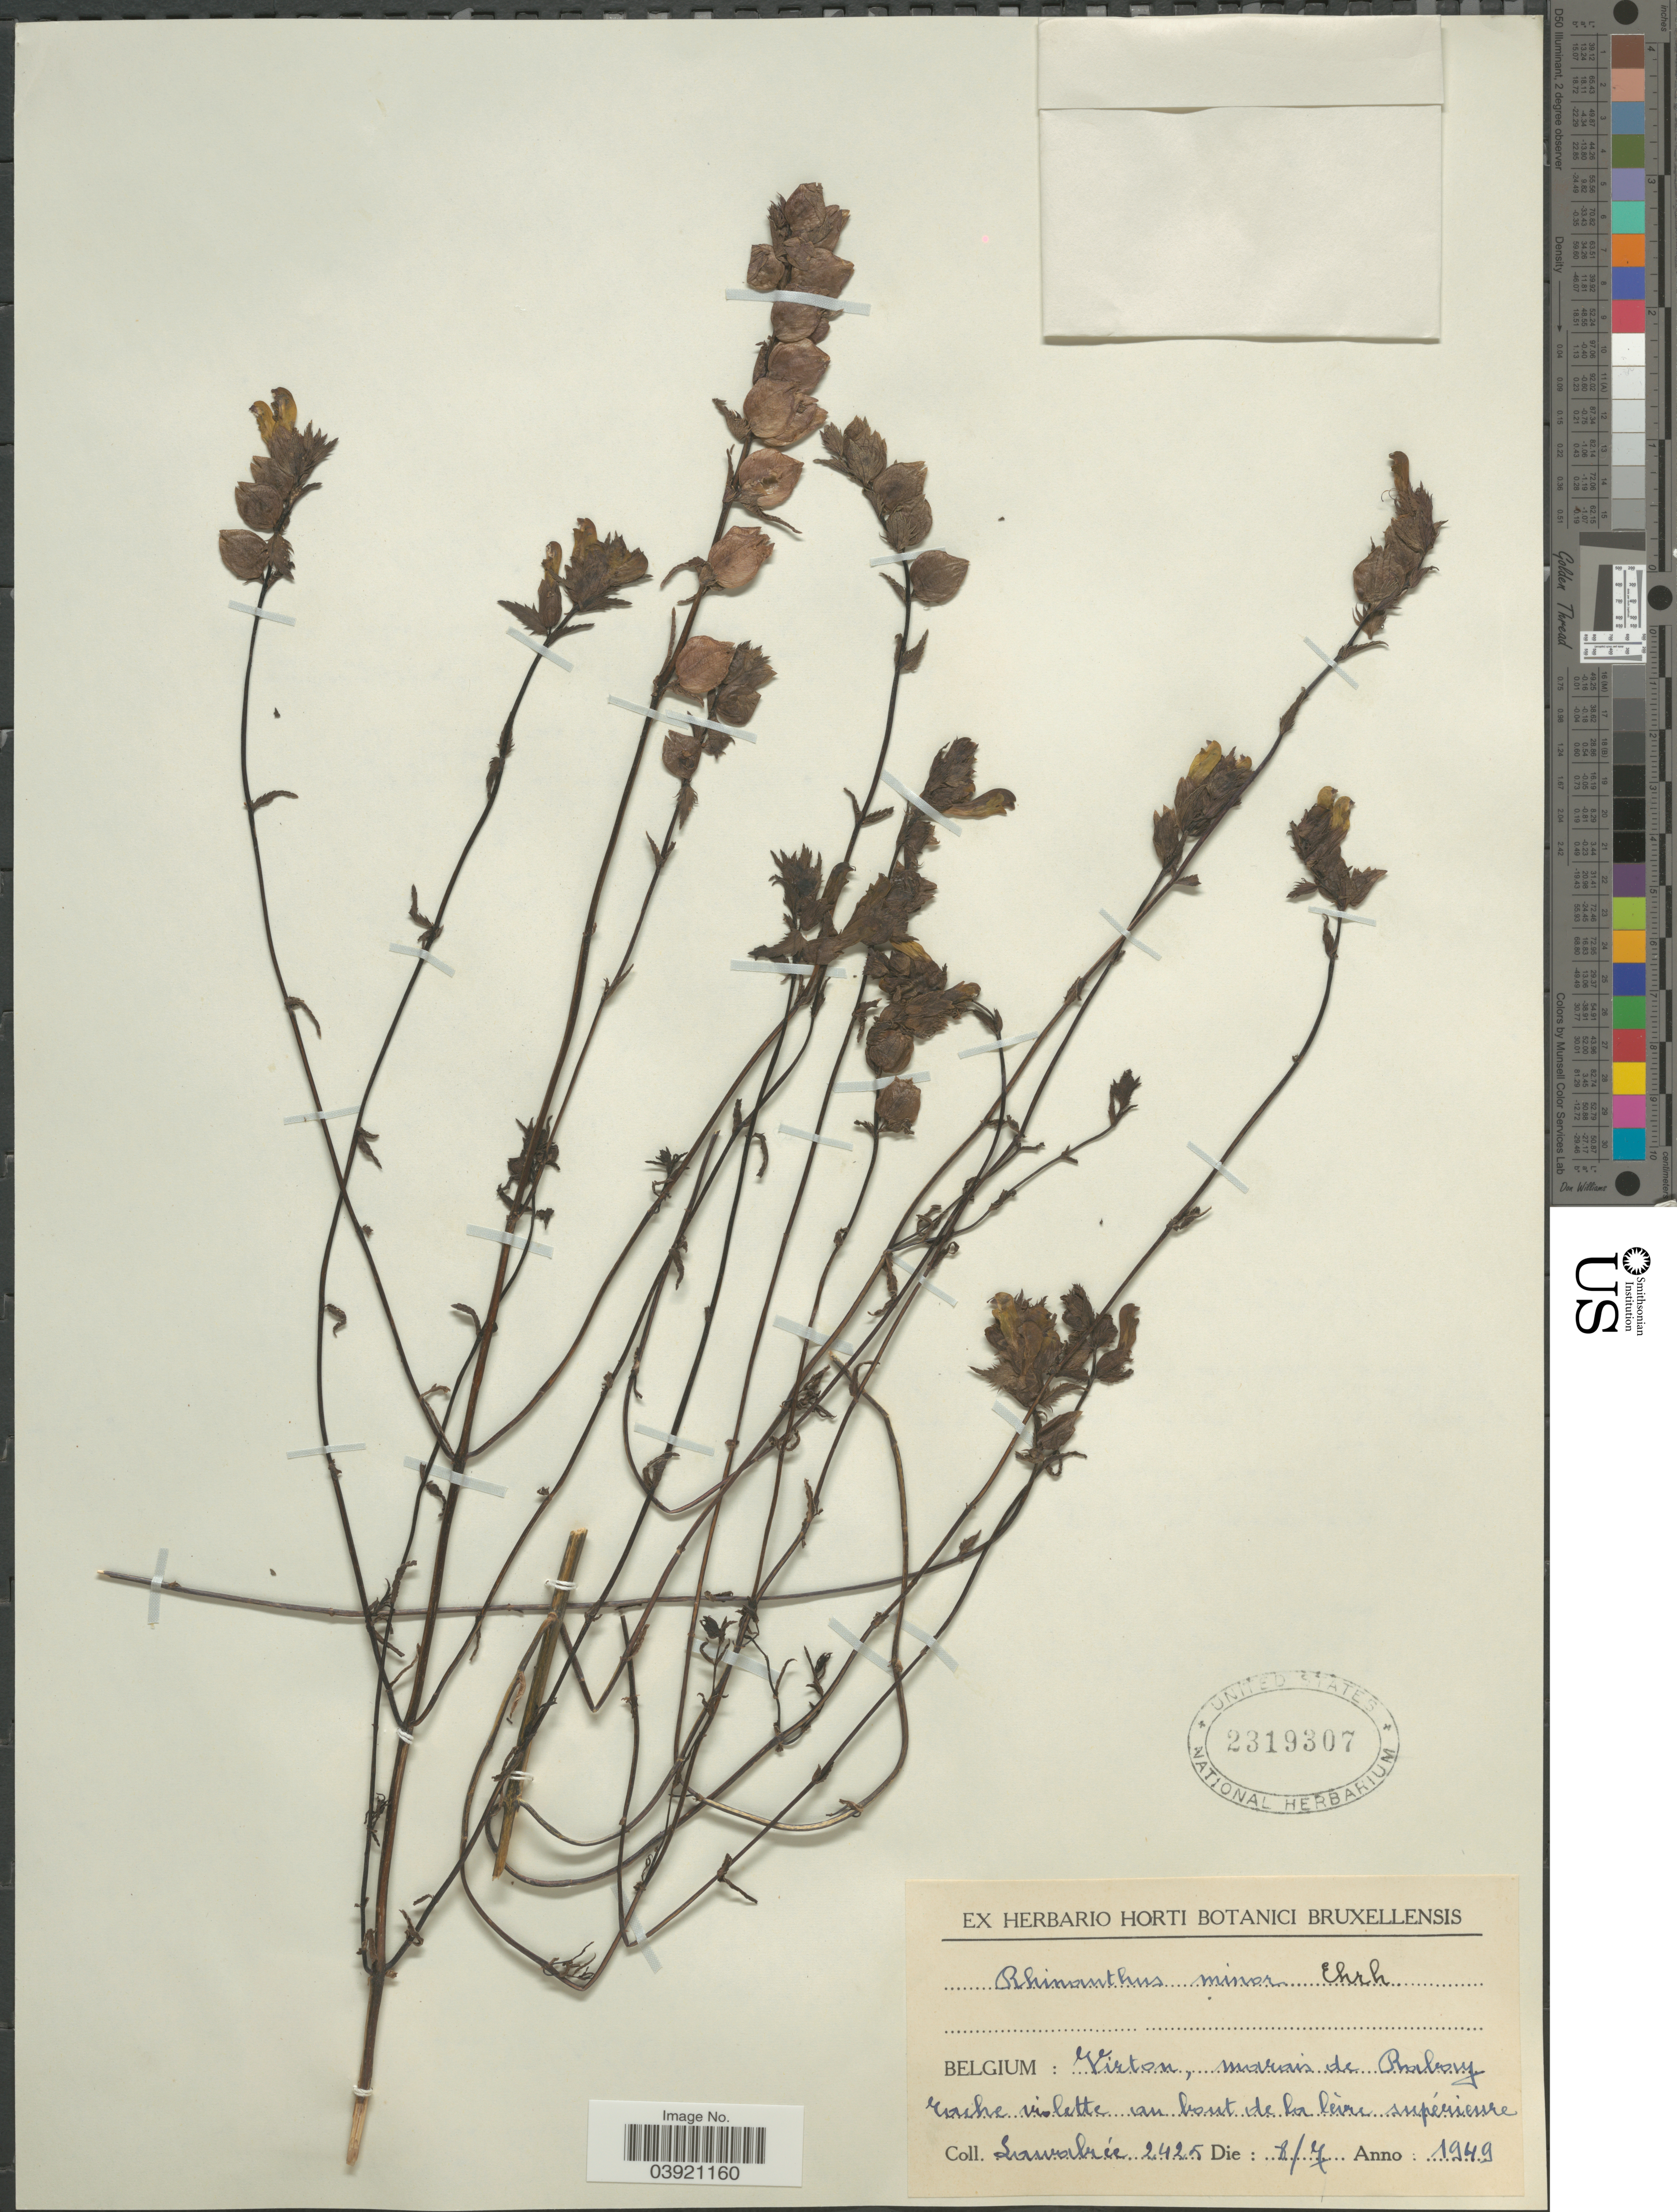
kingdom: Plantae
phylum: Tracheophyta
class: Magnoliopsida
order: Lamiales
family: Orobanchaceae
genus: Rhinanthus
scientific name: Rhinanthus minor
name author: L.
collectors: Lawalrée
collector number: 2425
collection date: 1949-07-08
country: Belgium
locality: Virton, marais de Rabay rache violette an bout de la leire supérieure.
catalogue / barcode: US 2319307